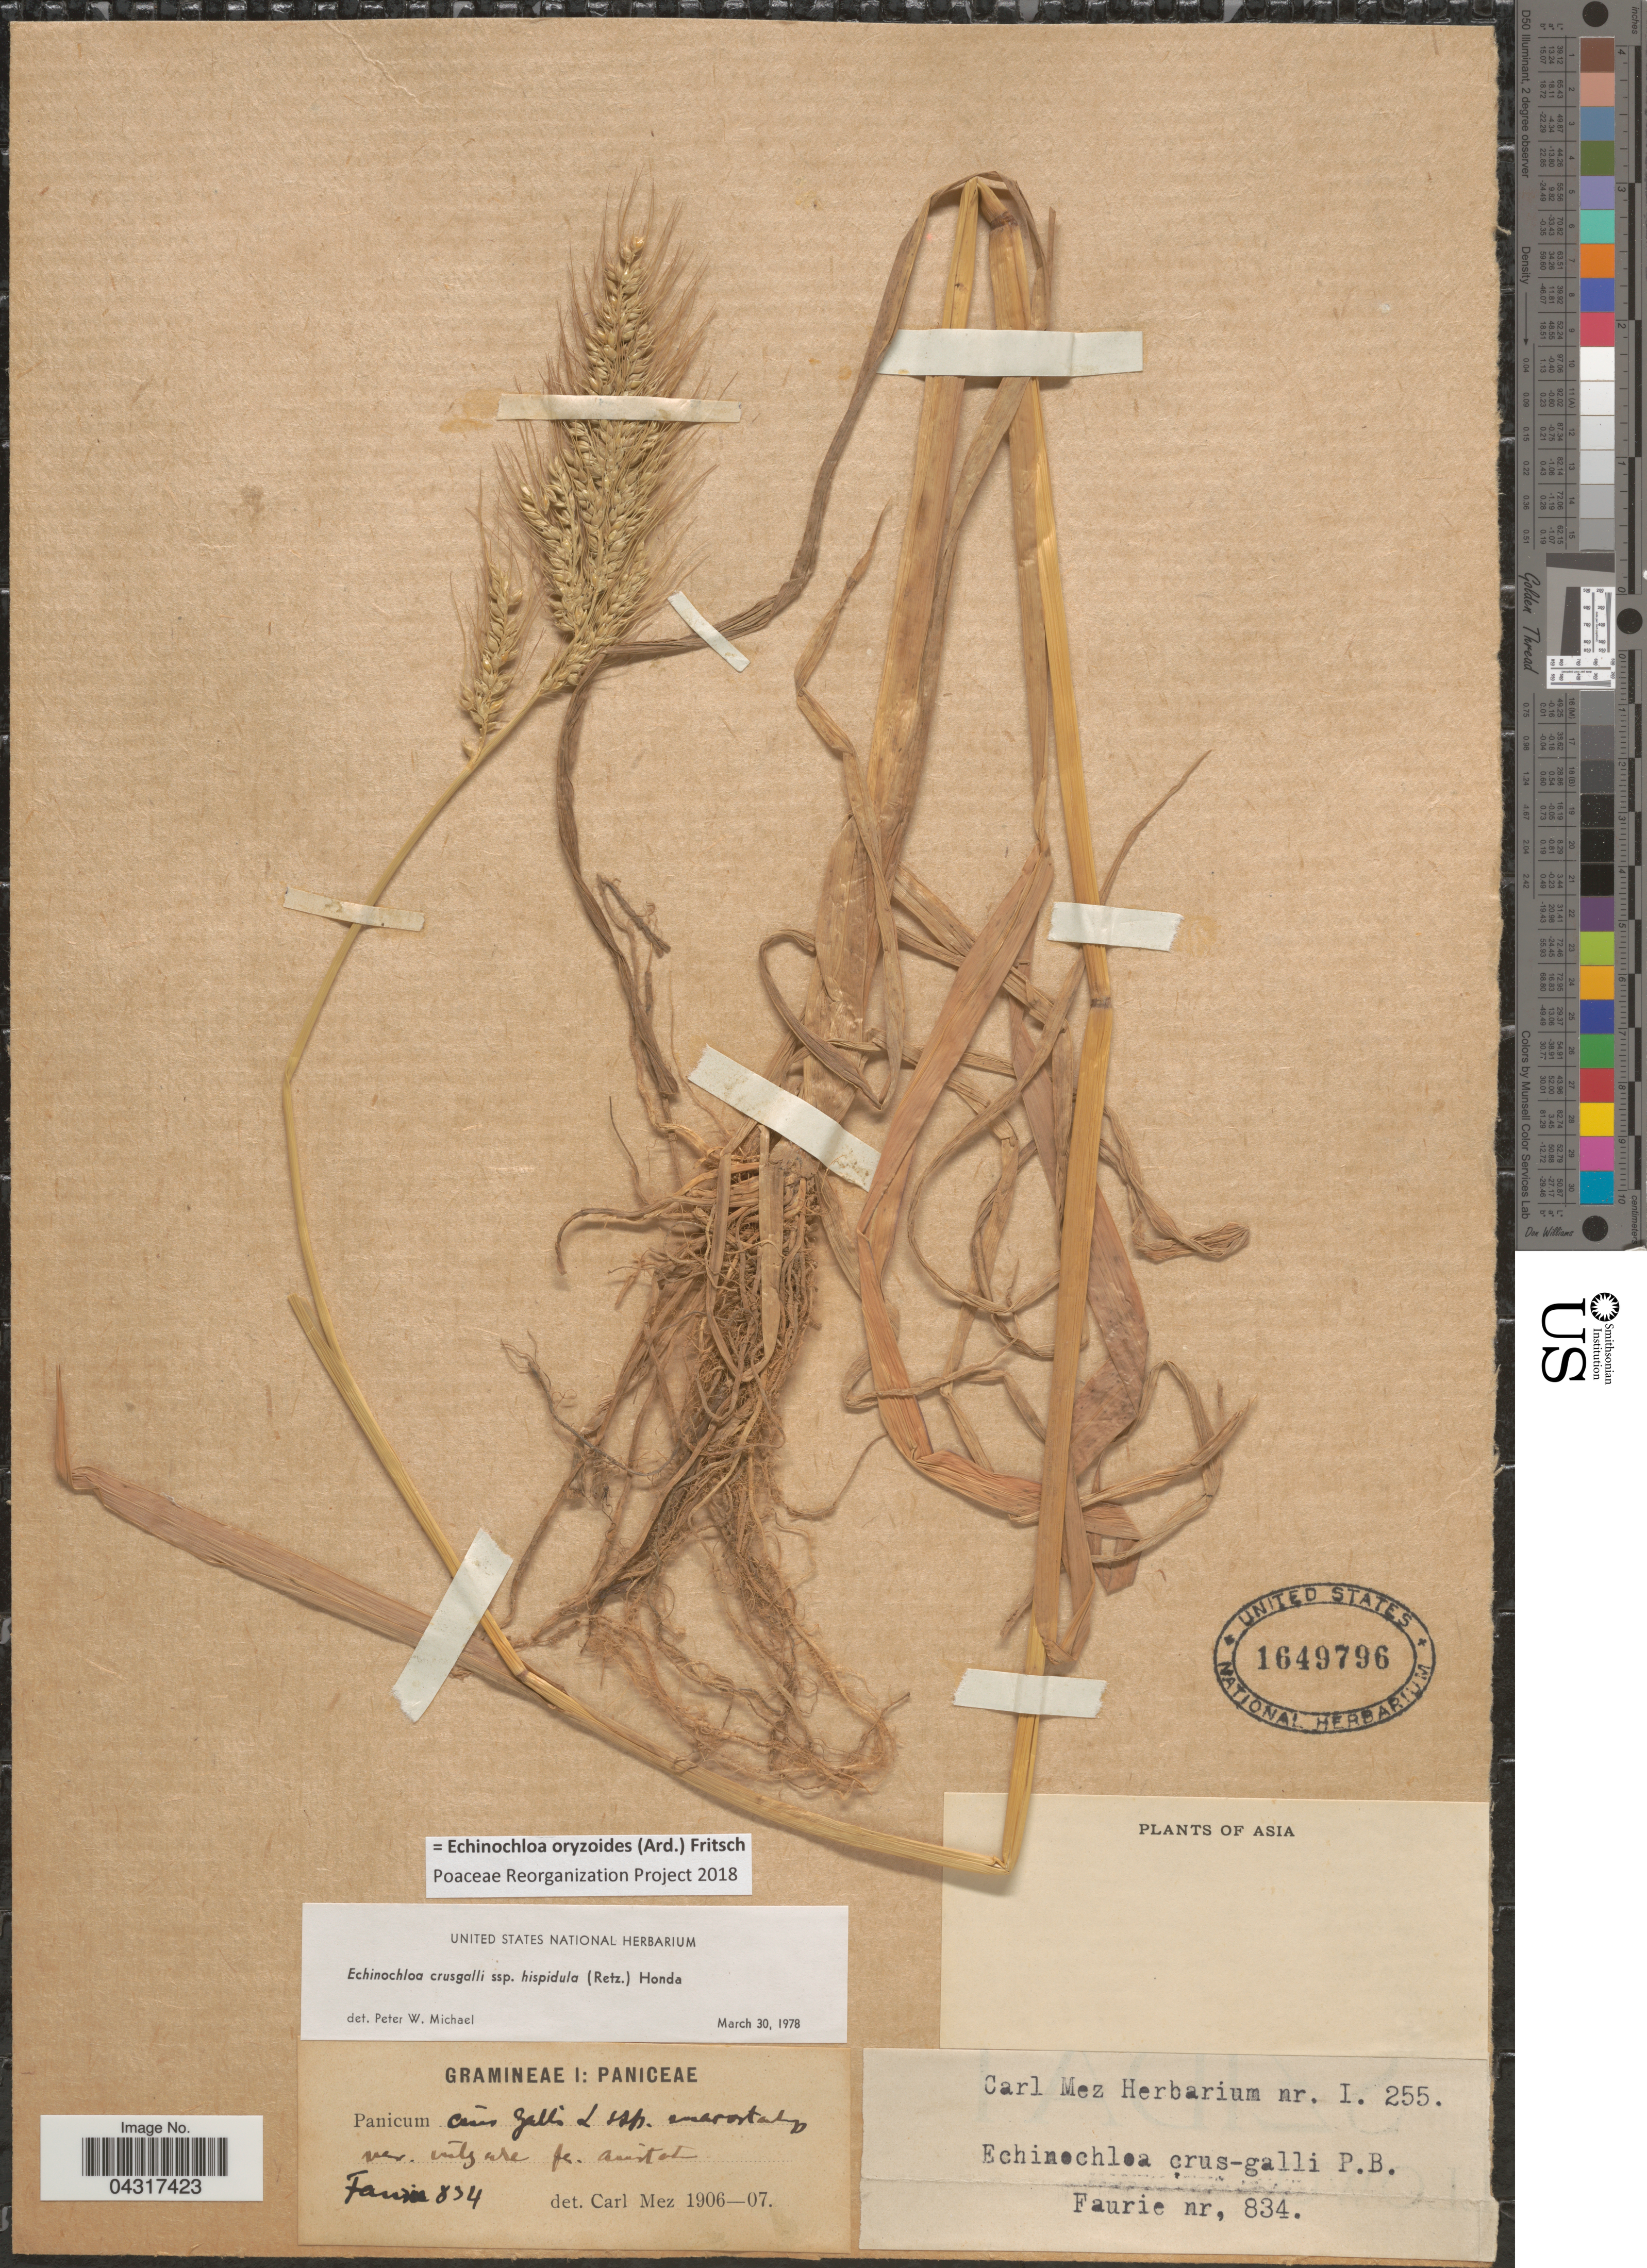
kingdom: Plantae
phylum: Tracheophyta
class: Liliopsida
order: Poales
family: Poaceae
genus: Echinochloa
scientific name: Echinochloa oryzoides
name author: (Ard.) Fritsch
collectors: -. Faurie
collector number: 834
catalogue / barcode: US 1649796